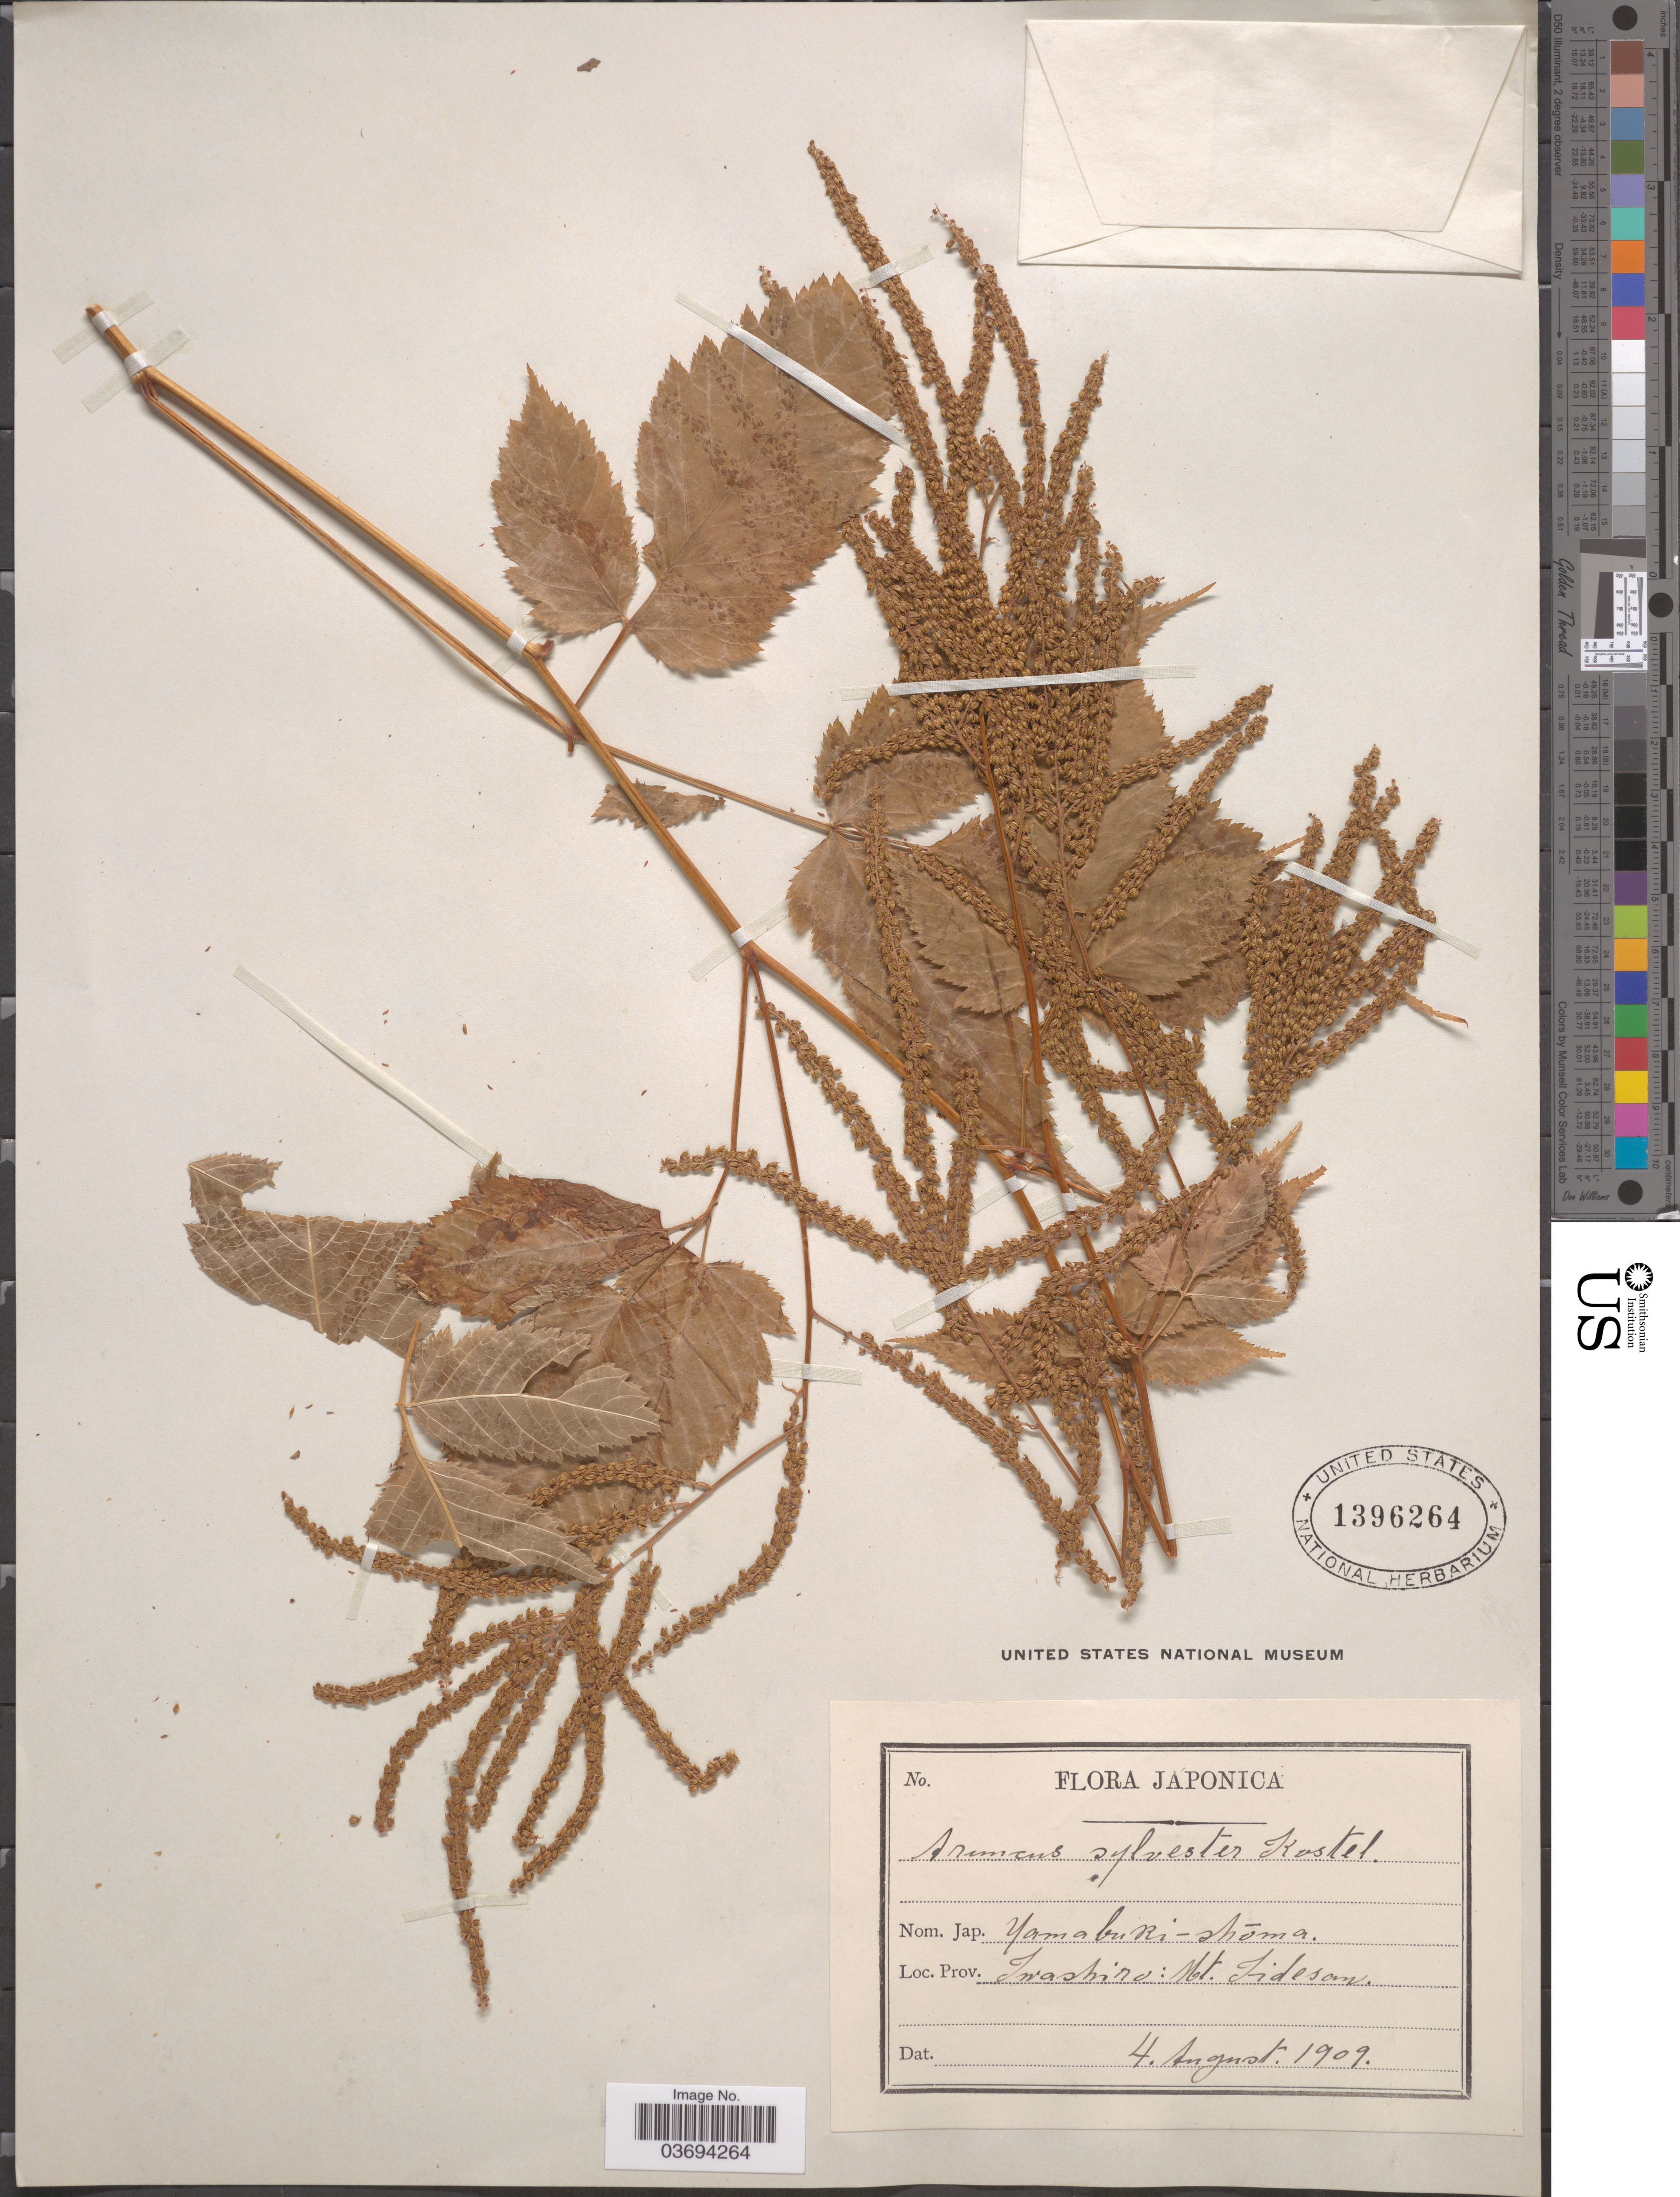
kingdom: Plantae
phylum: Tracheophyta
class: Magnoliopsida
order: Rosales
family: Rosaceae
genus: Aruncus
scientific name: Aruncus sylvester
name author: Kostel. ex Maxim.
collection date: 1909-08-04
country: Japan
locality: Japonica. Iwashiro: Mt. Iidesan.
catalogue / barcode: US 1396264